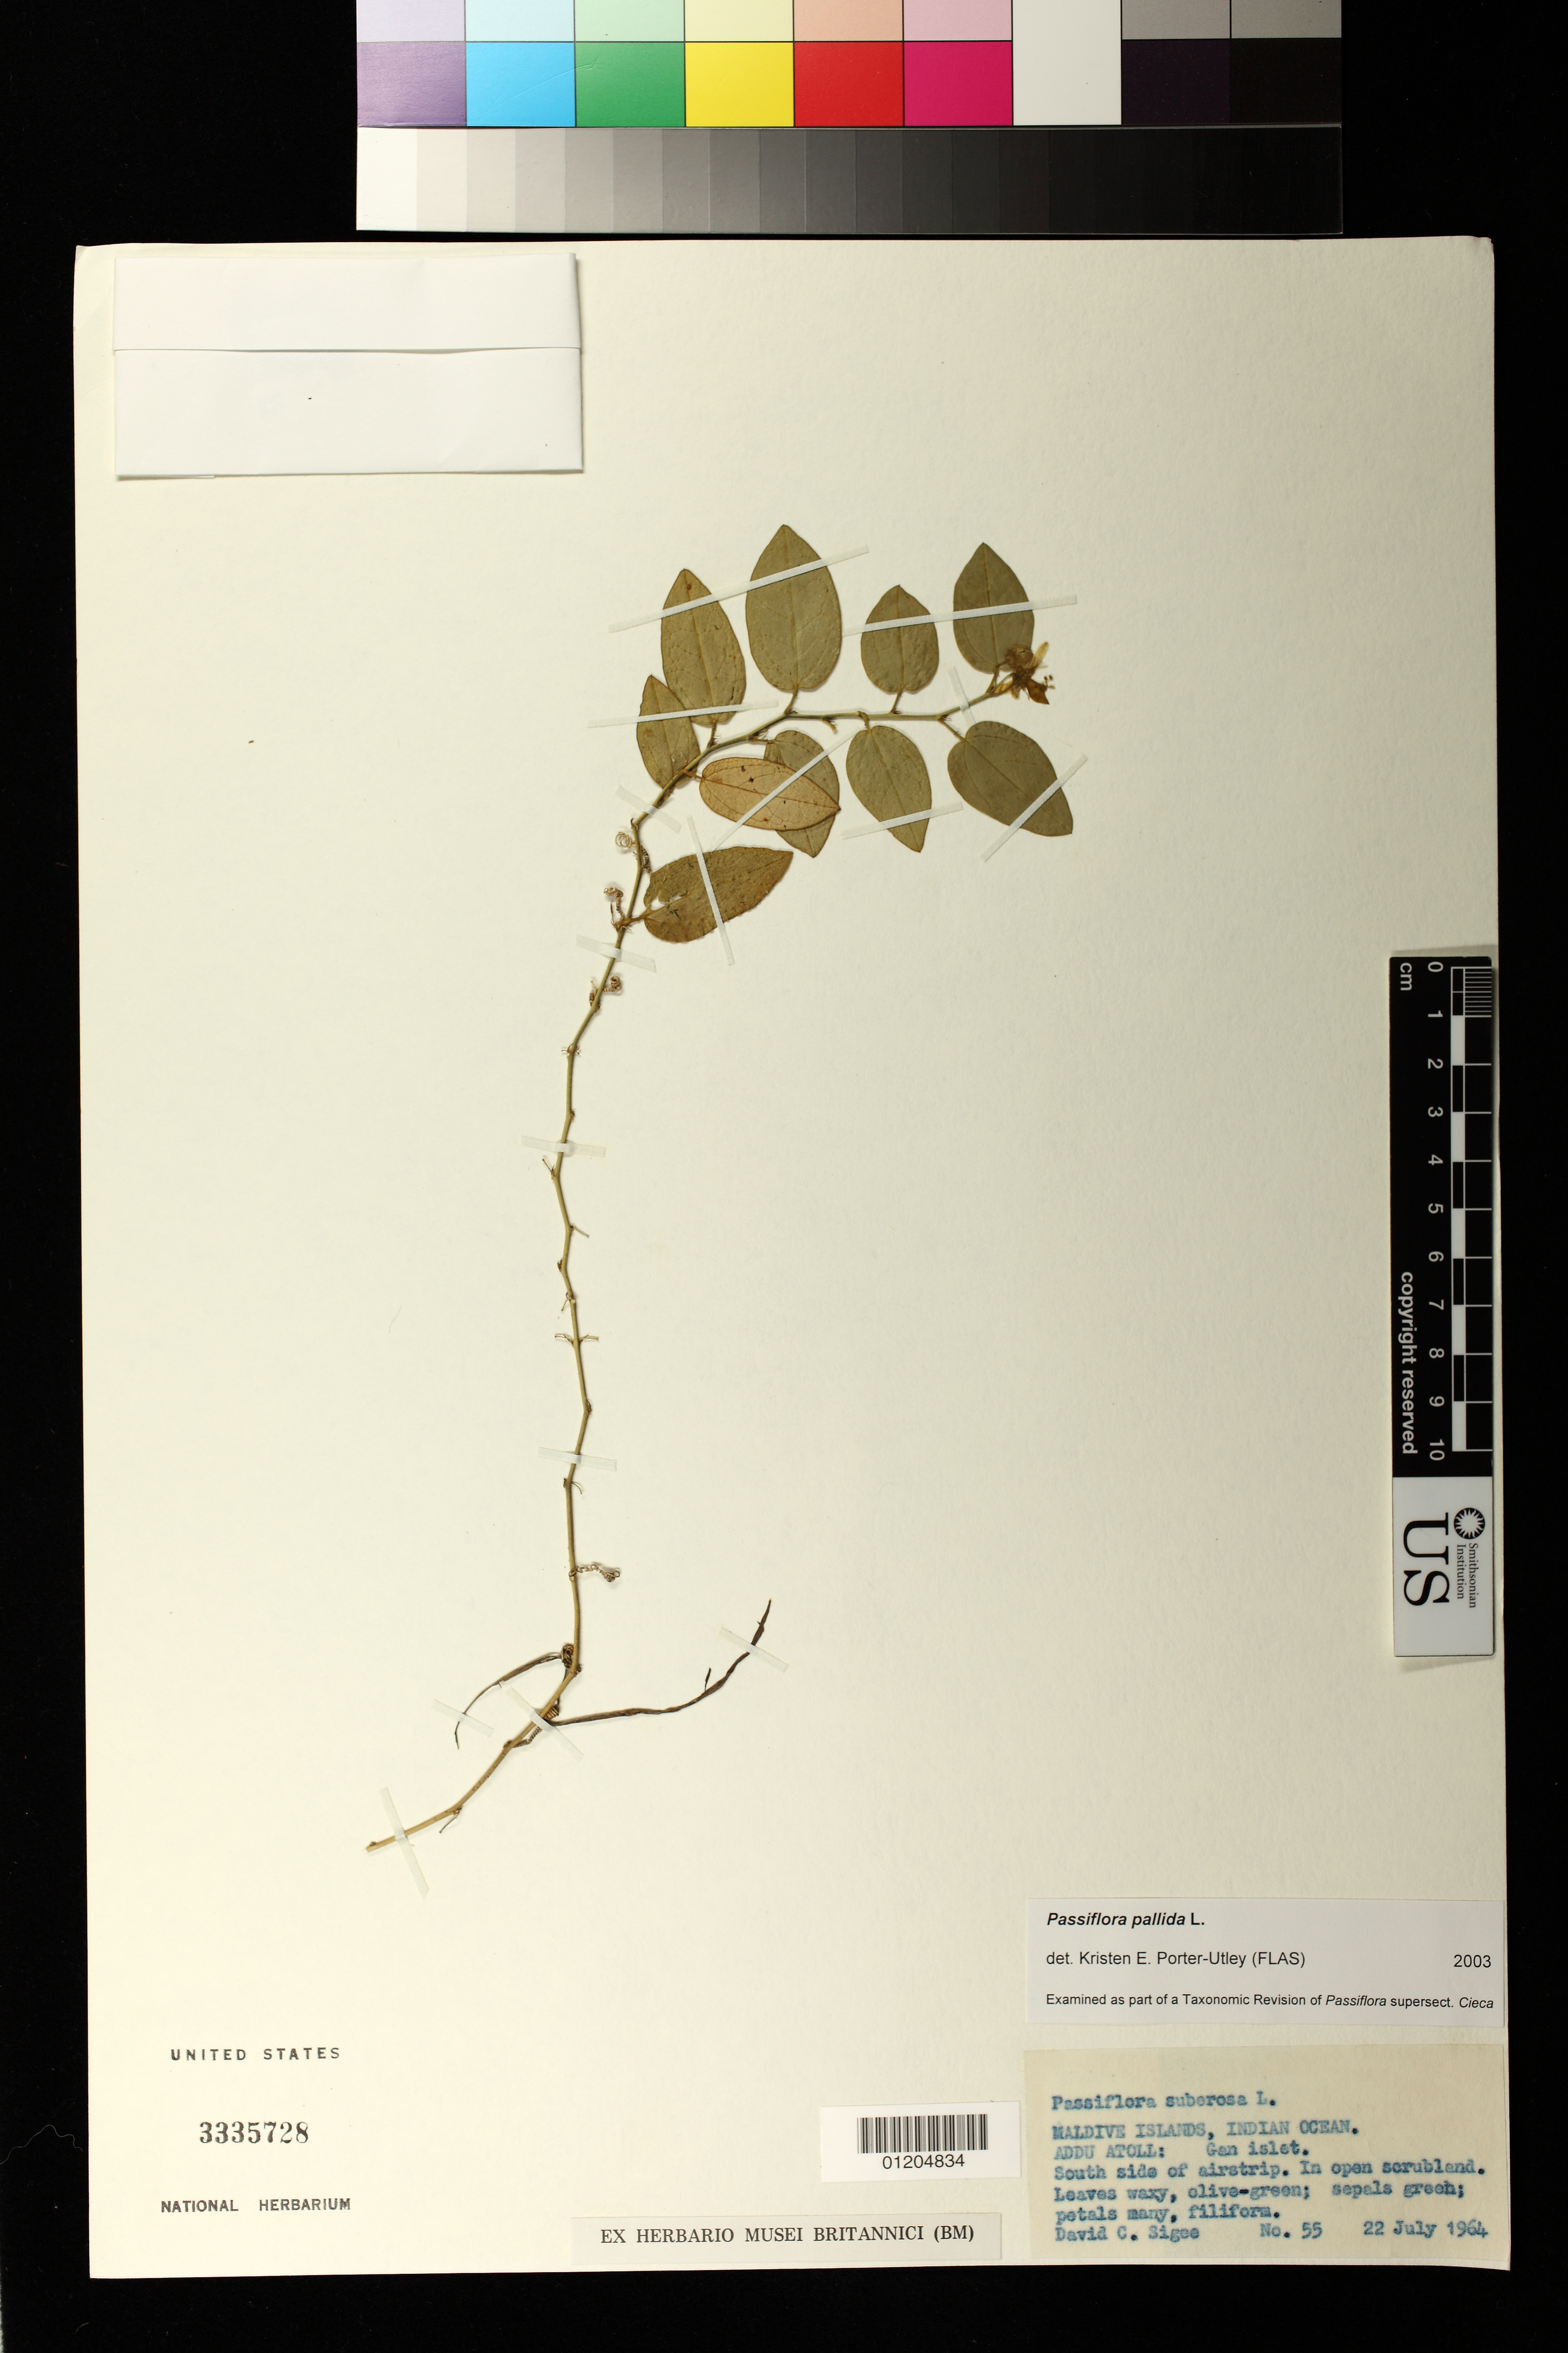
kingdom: Plantae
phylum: Tracheophyta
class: Magnoliopsida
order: Malpighiales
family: Passifloraceae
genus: Passiflora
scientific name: Passiflora pallida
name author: L.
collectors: D. C. Sigee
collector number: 55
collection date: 1964-07-22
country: Maldive Islands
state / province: Seenu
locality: Addu Atoll: Gan islet.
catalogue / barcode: US 3335728